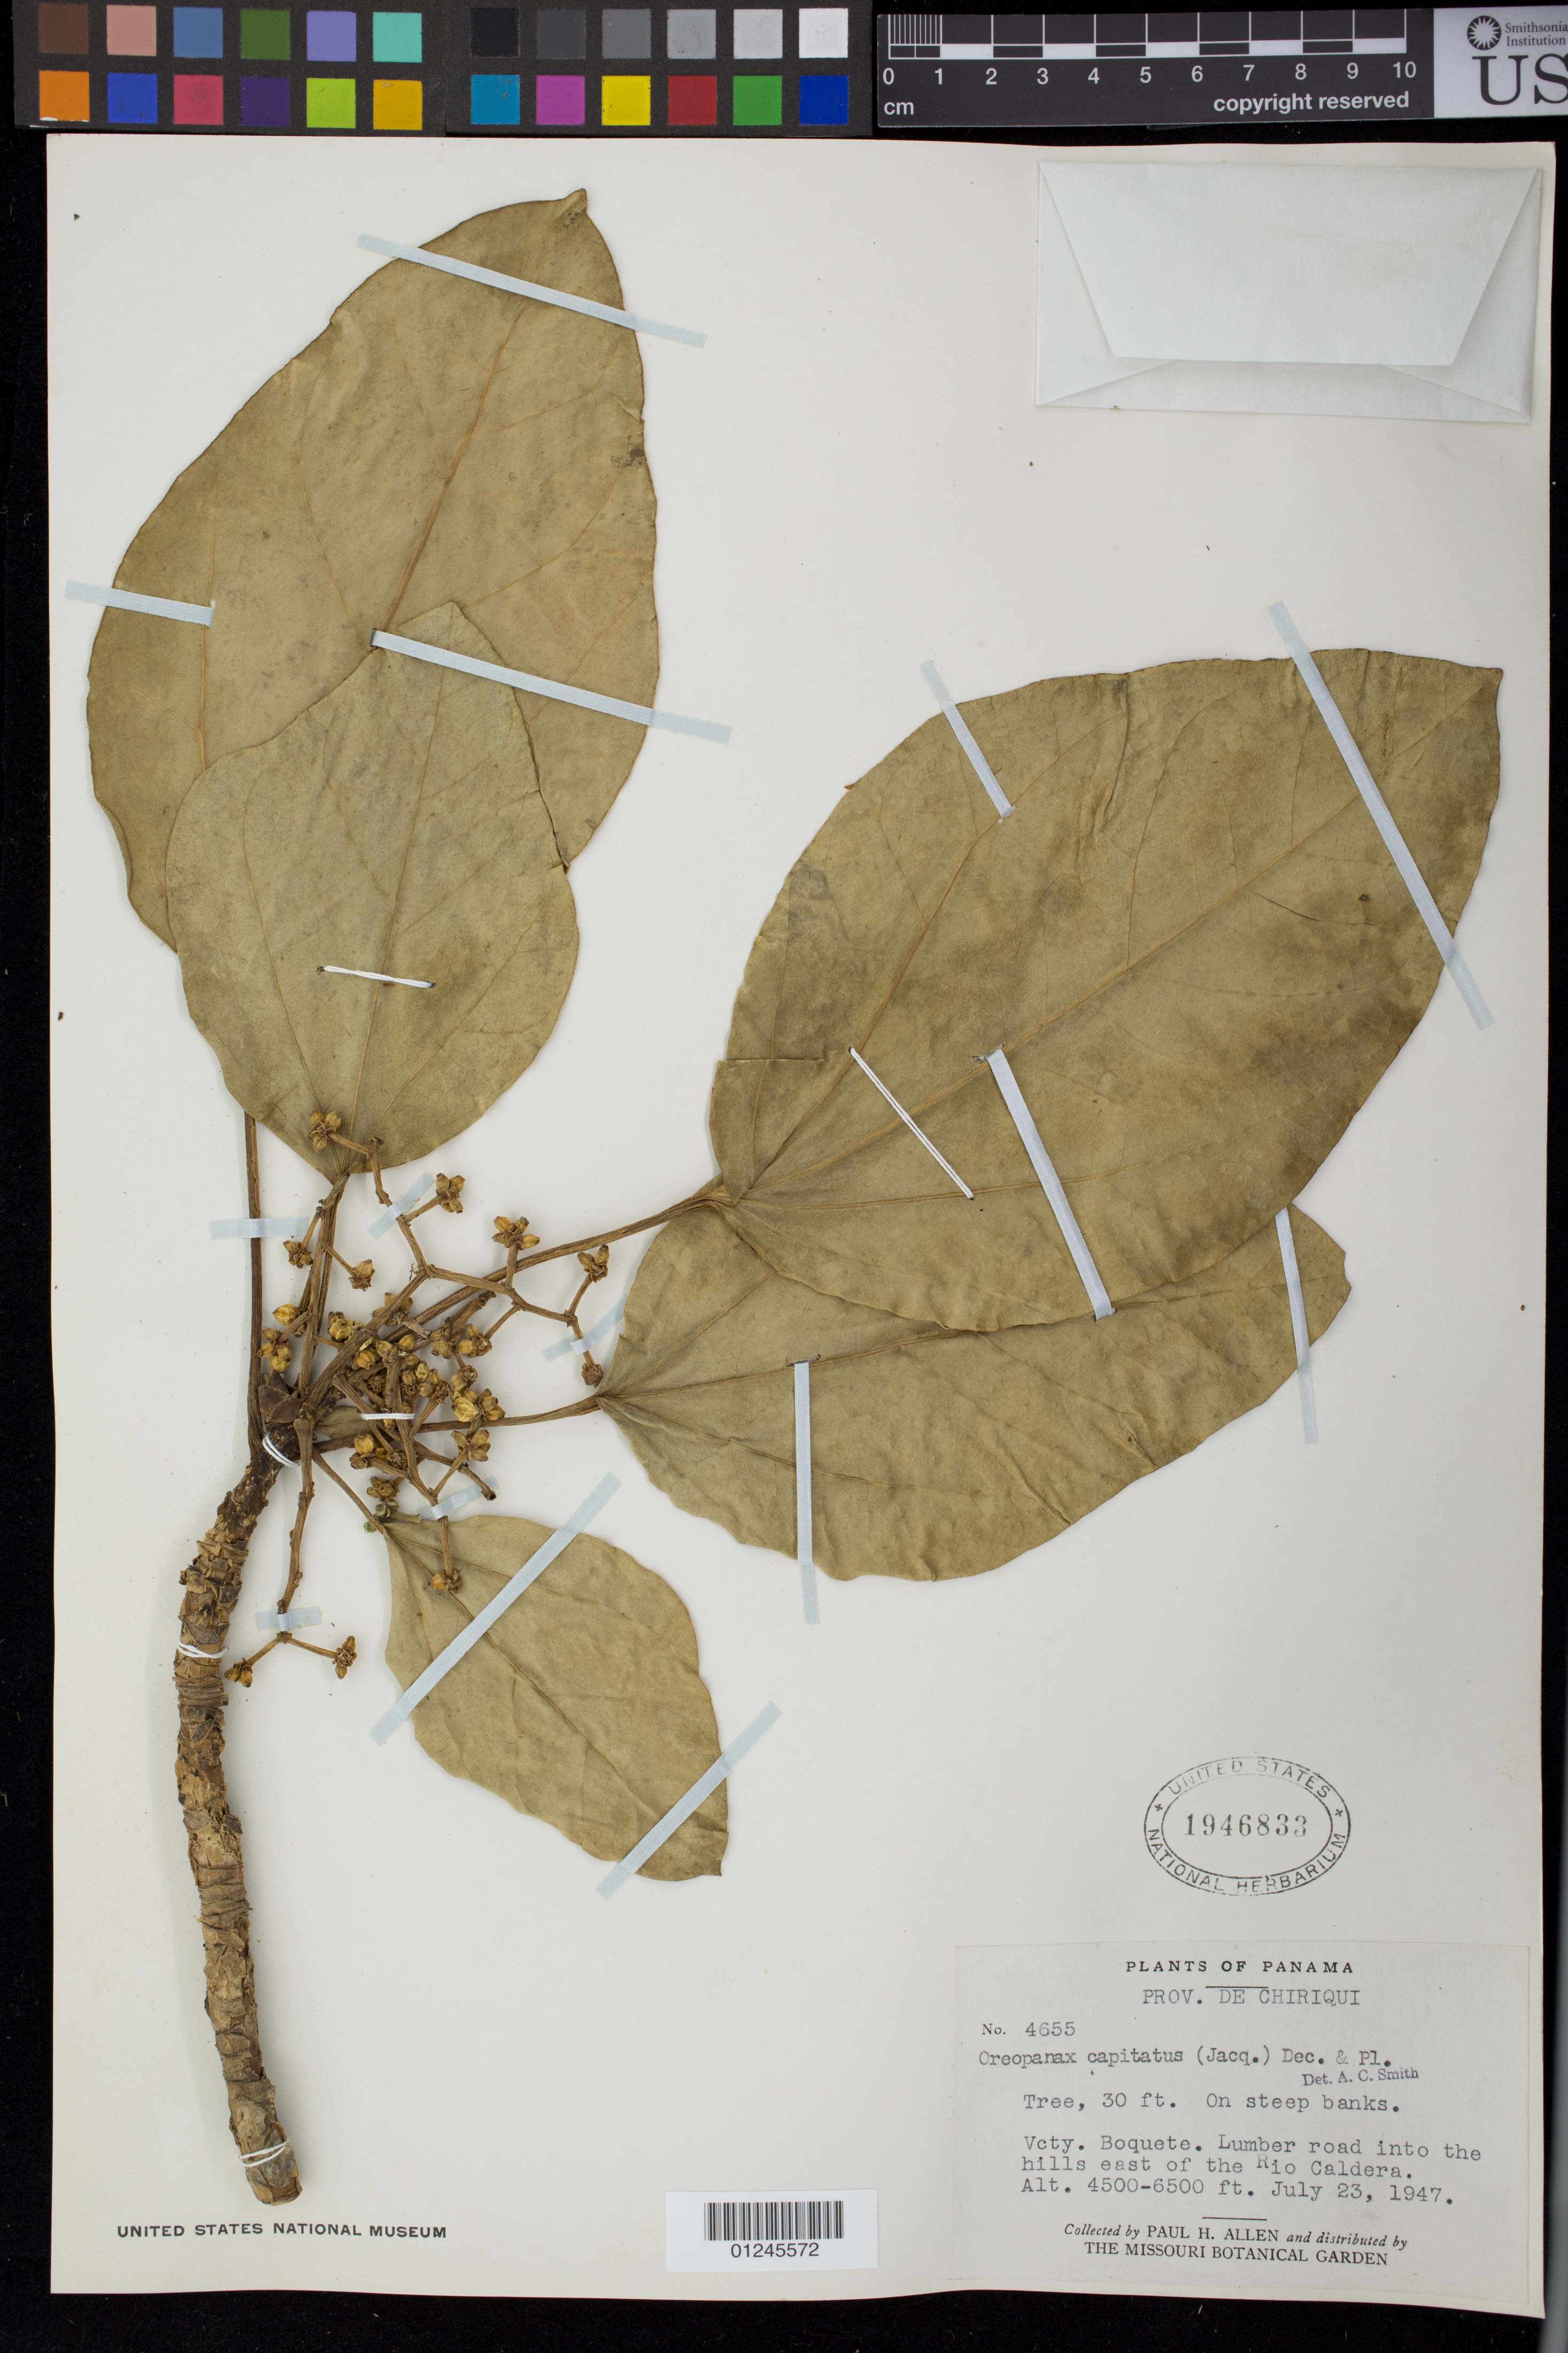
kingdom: Plantae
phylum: Tracheophyta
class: Magnoliopsida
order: Apiales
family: Araliaceae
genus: Oreopanax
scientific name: Oreopanax capitatus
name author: (Jacq.) Decne. & Planch.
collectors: P. H. Allen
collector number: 4655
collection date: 1947-07-23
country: Panama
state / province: Chiriqui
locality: Vcty. Boquete. Lumber road into the hills east of the Rio Caldera.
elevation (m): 1372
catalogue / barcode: US 1946833